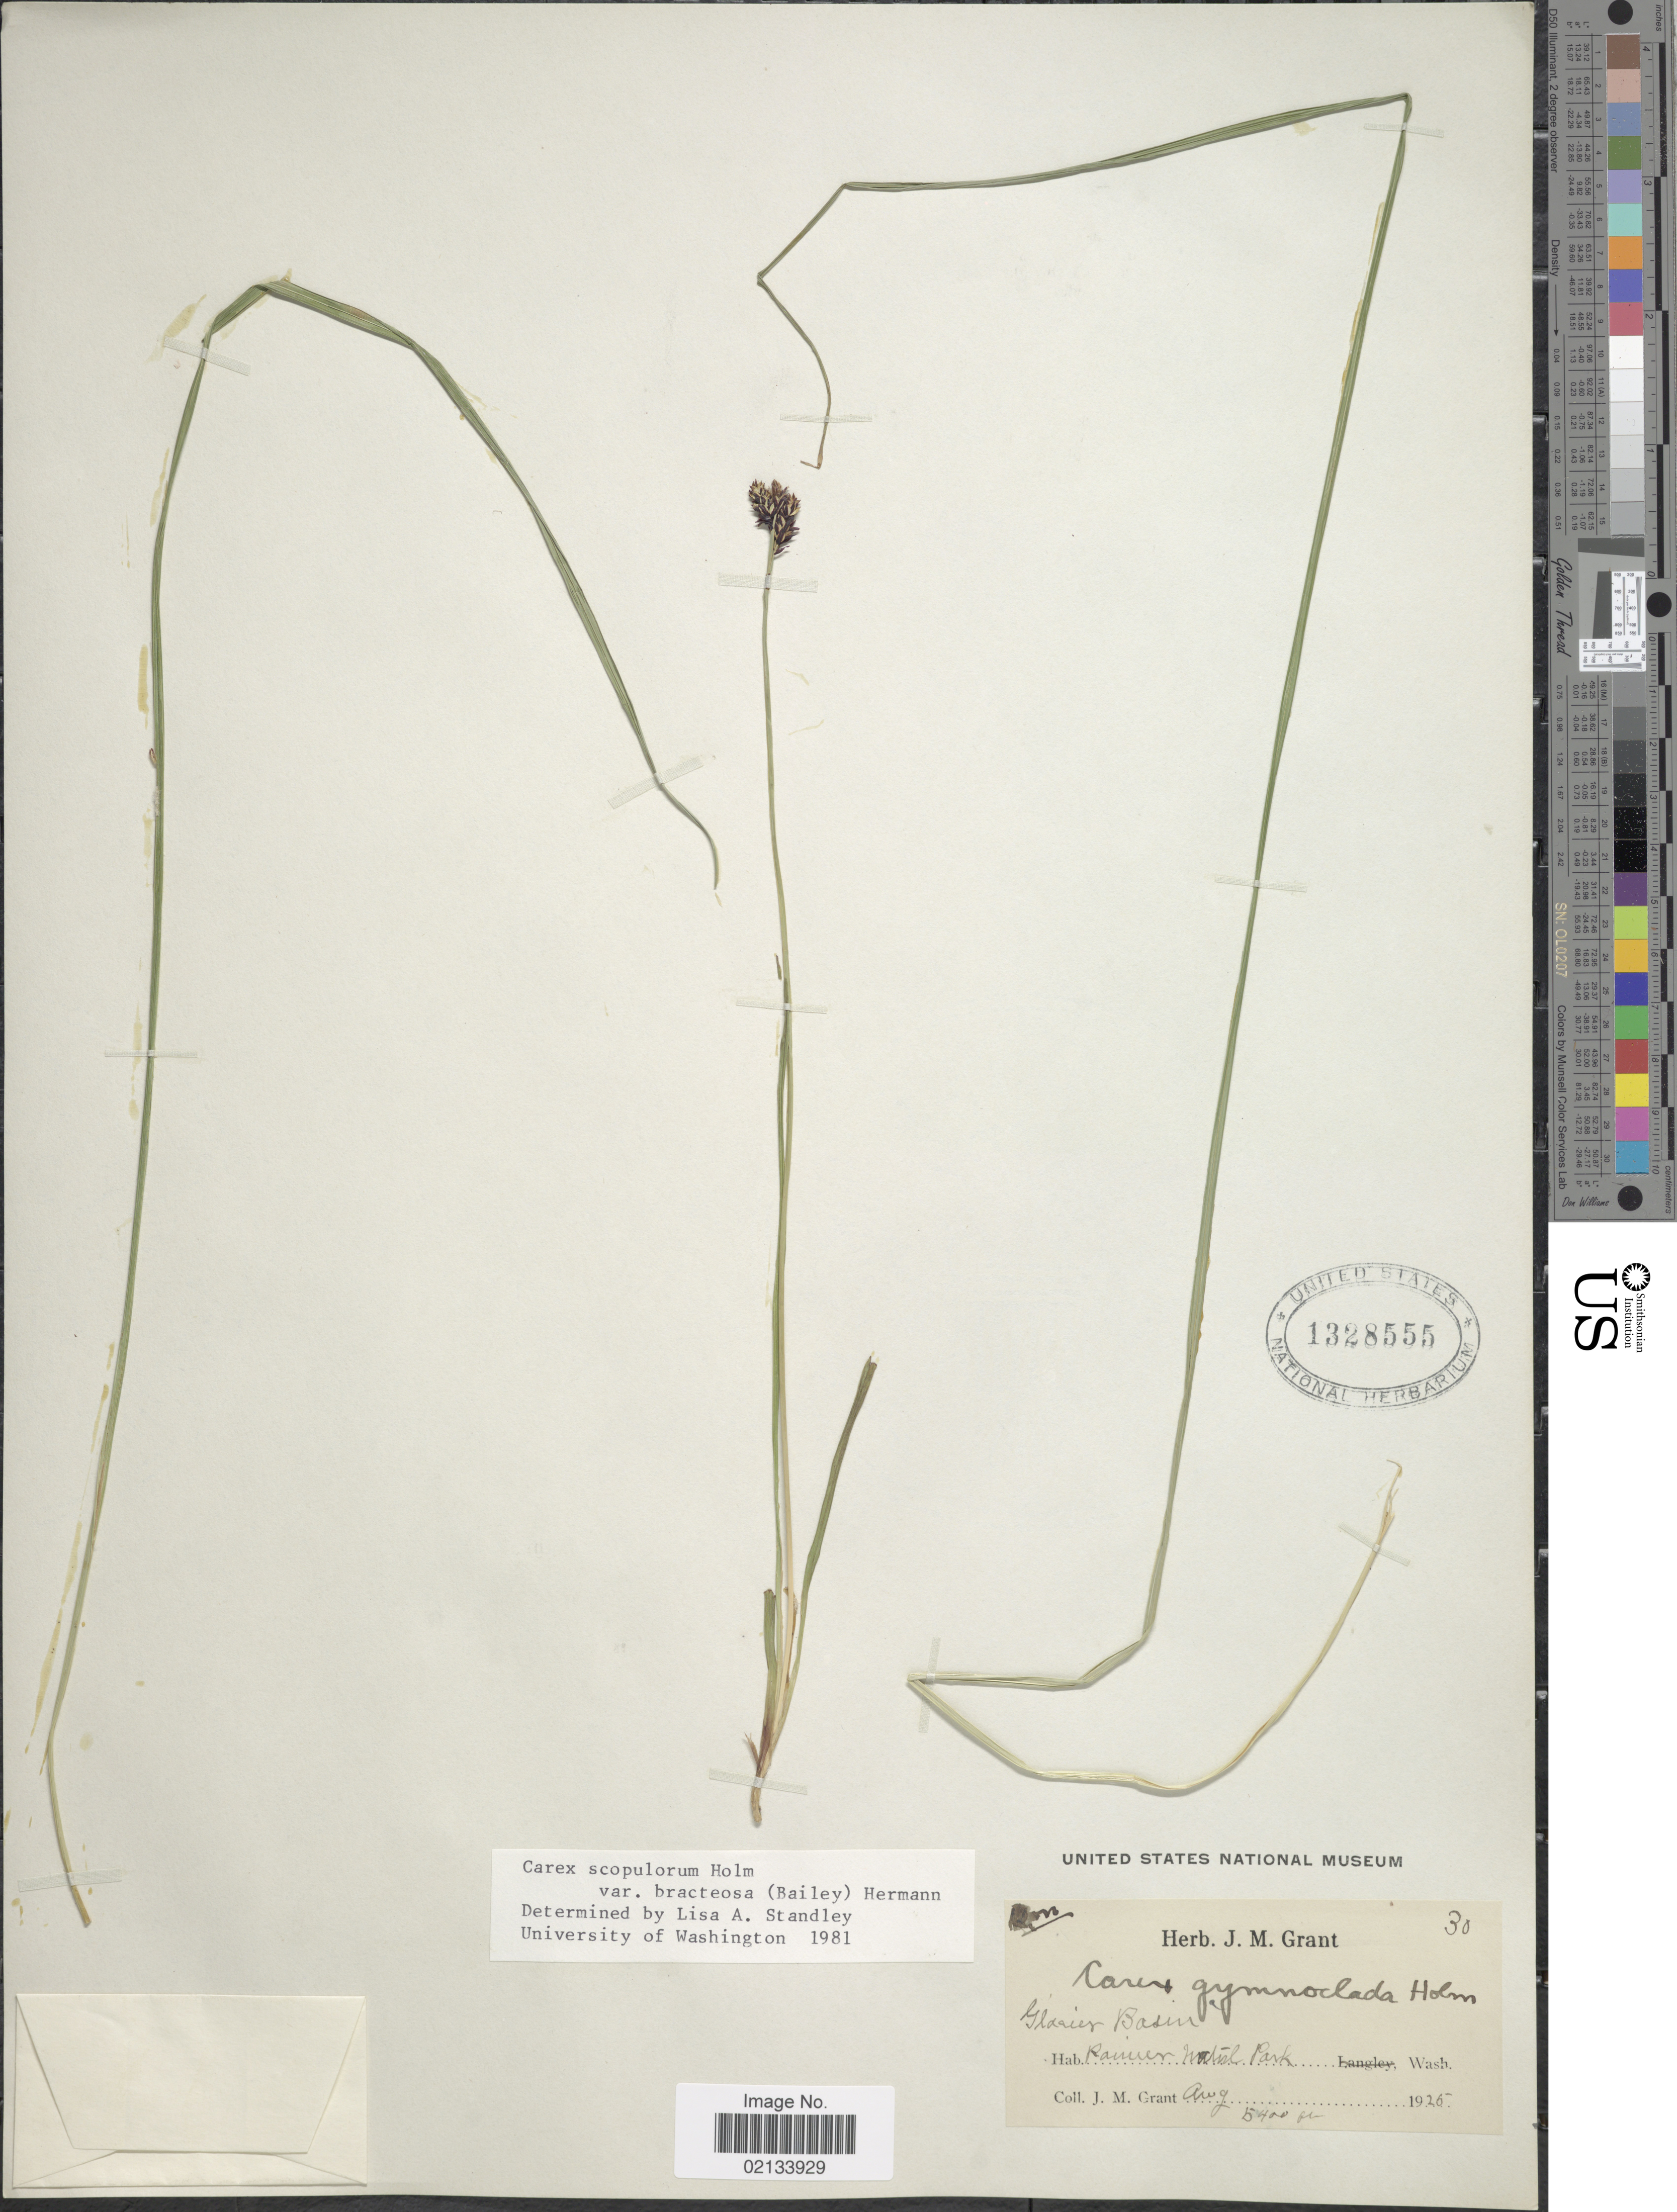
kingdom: Plantae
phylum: Tracheophyta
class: Liliopsida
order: Poales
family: Cyperaceae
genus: Carex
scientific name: Carex scopulorum var. bracteosa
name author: (L.H. Bailey) F.J. Herm.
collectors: J. M. Grant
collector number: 30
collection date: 1925-08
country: United States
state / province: Washington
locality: Rainier Natnl. Park, Glacier Basin.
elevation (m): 1646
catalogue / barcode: US 1328555